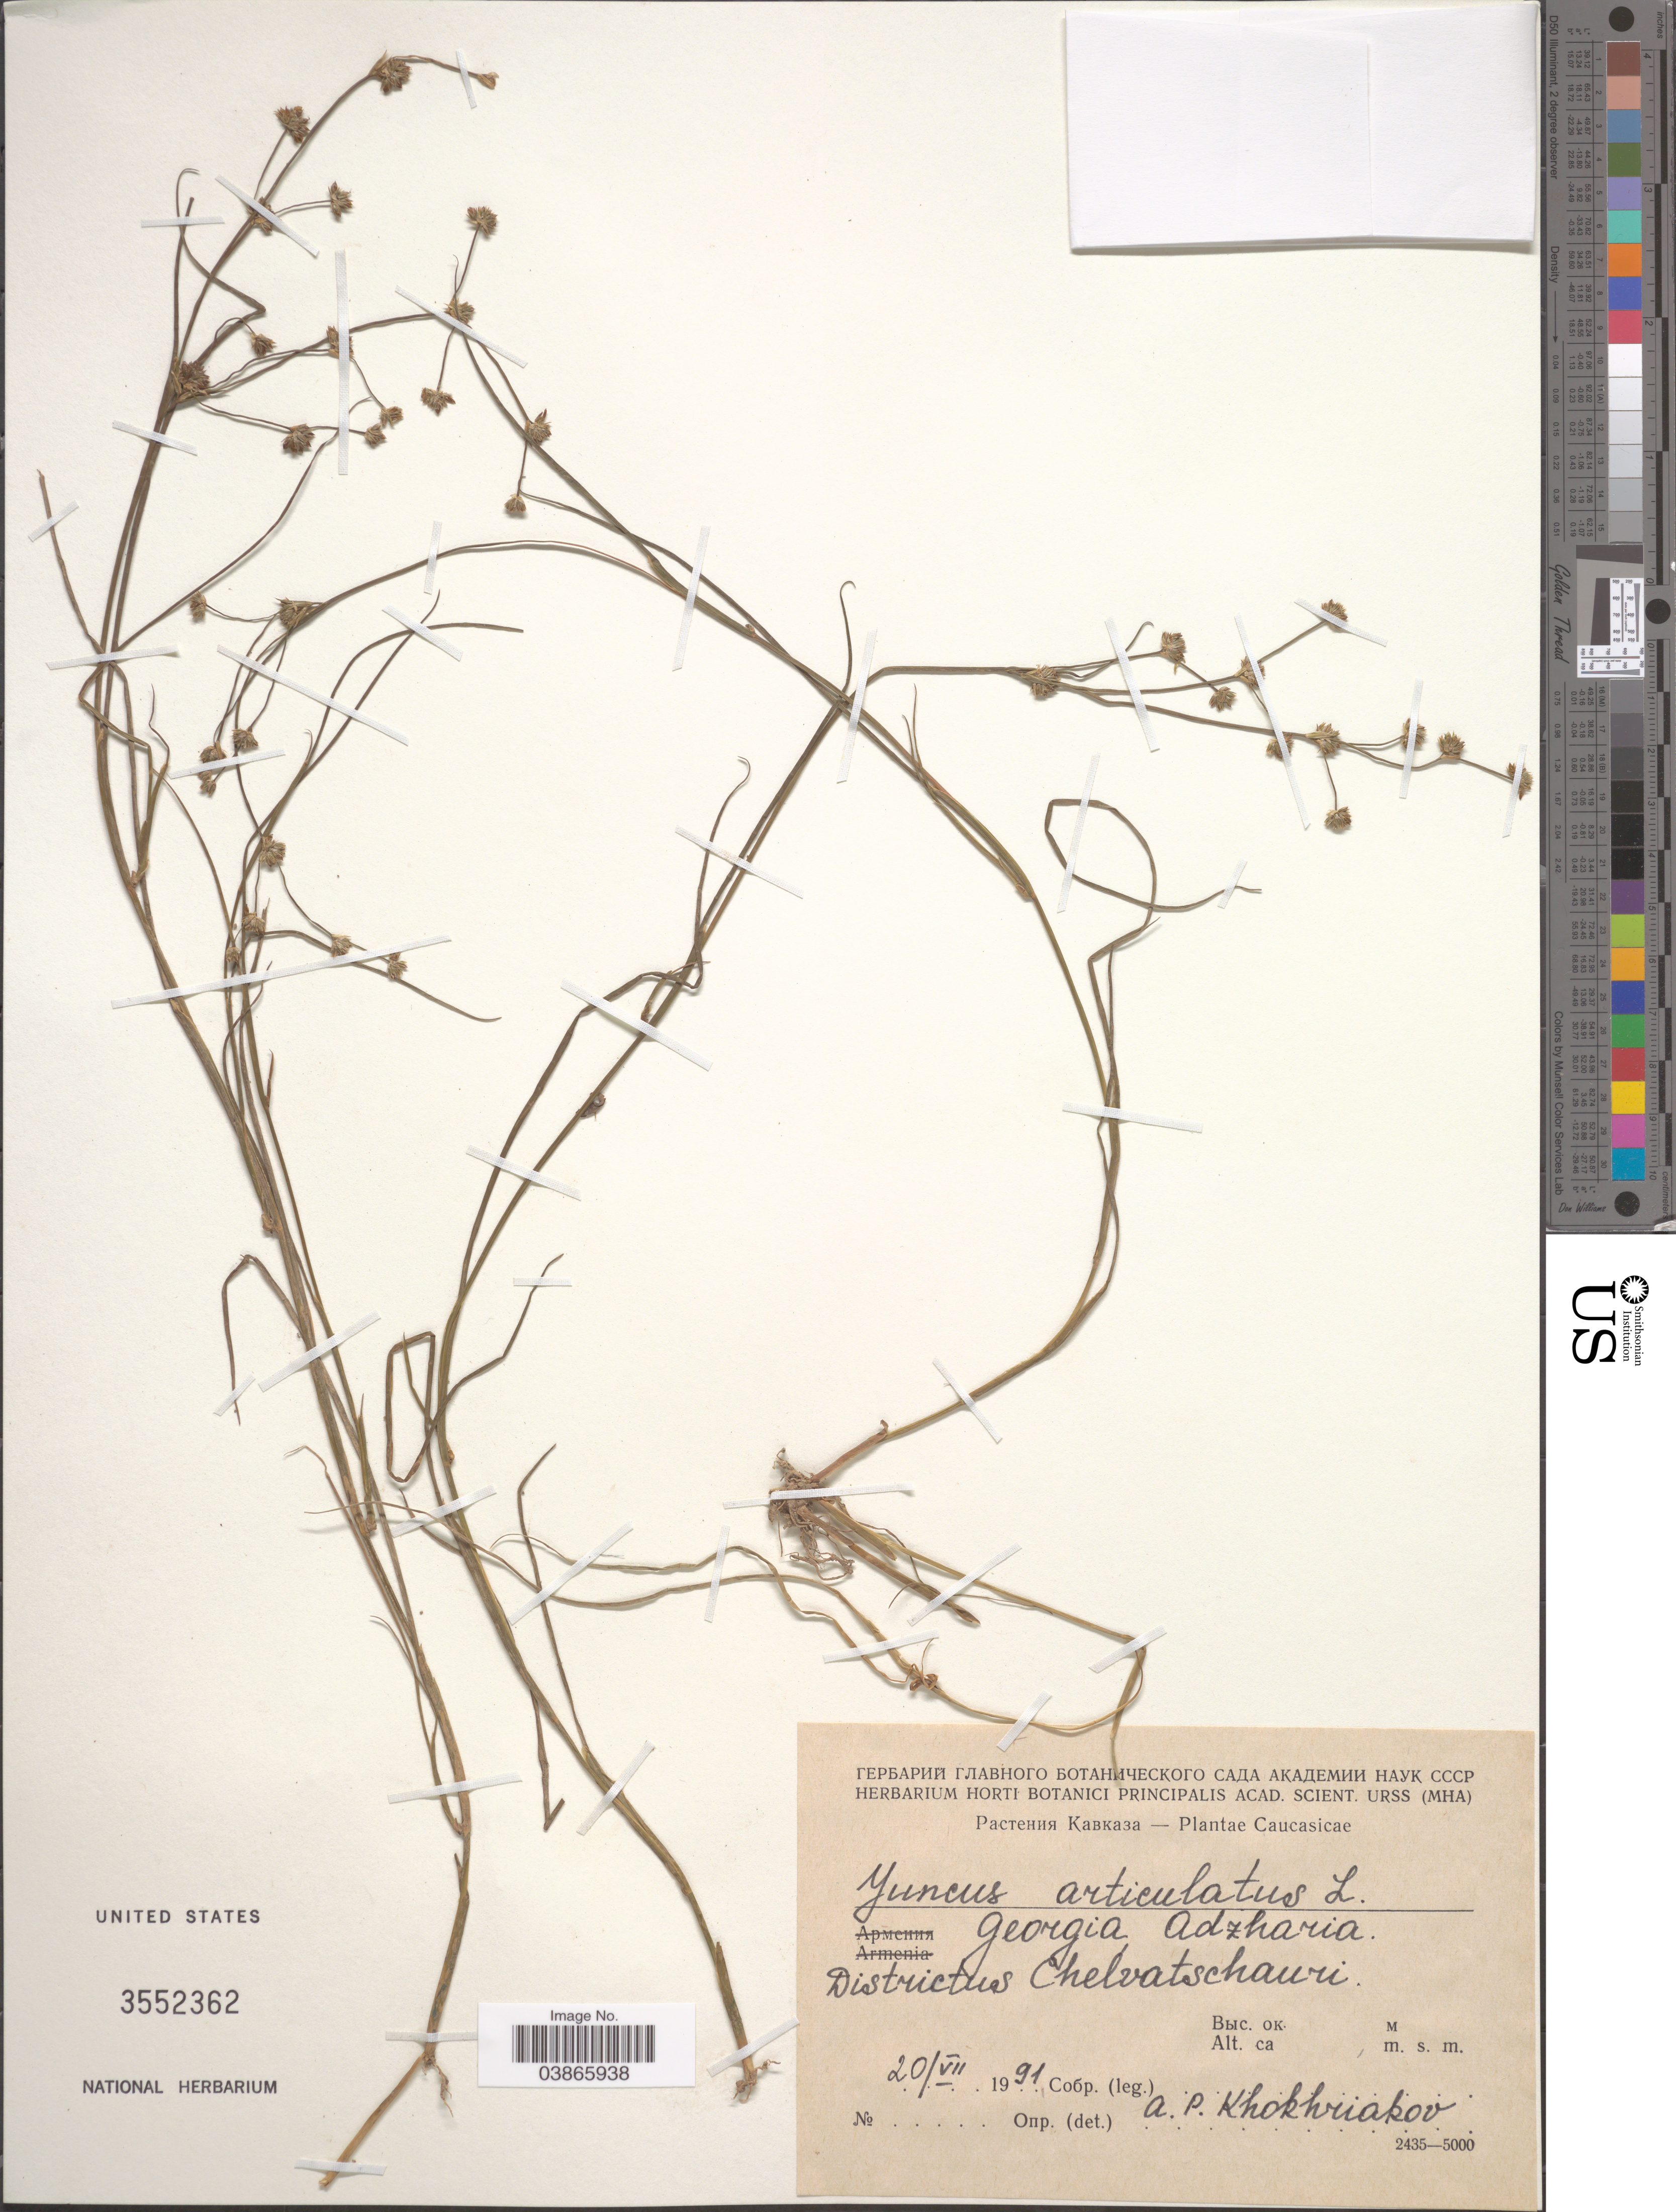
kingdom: Plantae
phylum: Tracheophyta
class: Liliopsida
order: Poales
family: Juncaceae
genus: Juncus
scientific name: Juncus articulatus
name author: L.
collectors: A. Khokhriakov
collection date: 1991-07-20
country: Georgia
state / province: Adzharia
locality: Caucasicae. Districtus Chelvatschauri.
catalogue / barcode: US 3552362